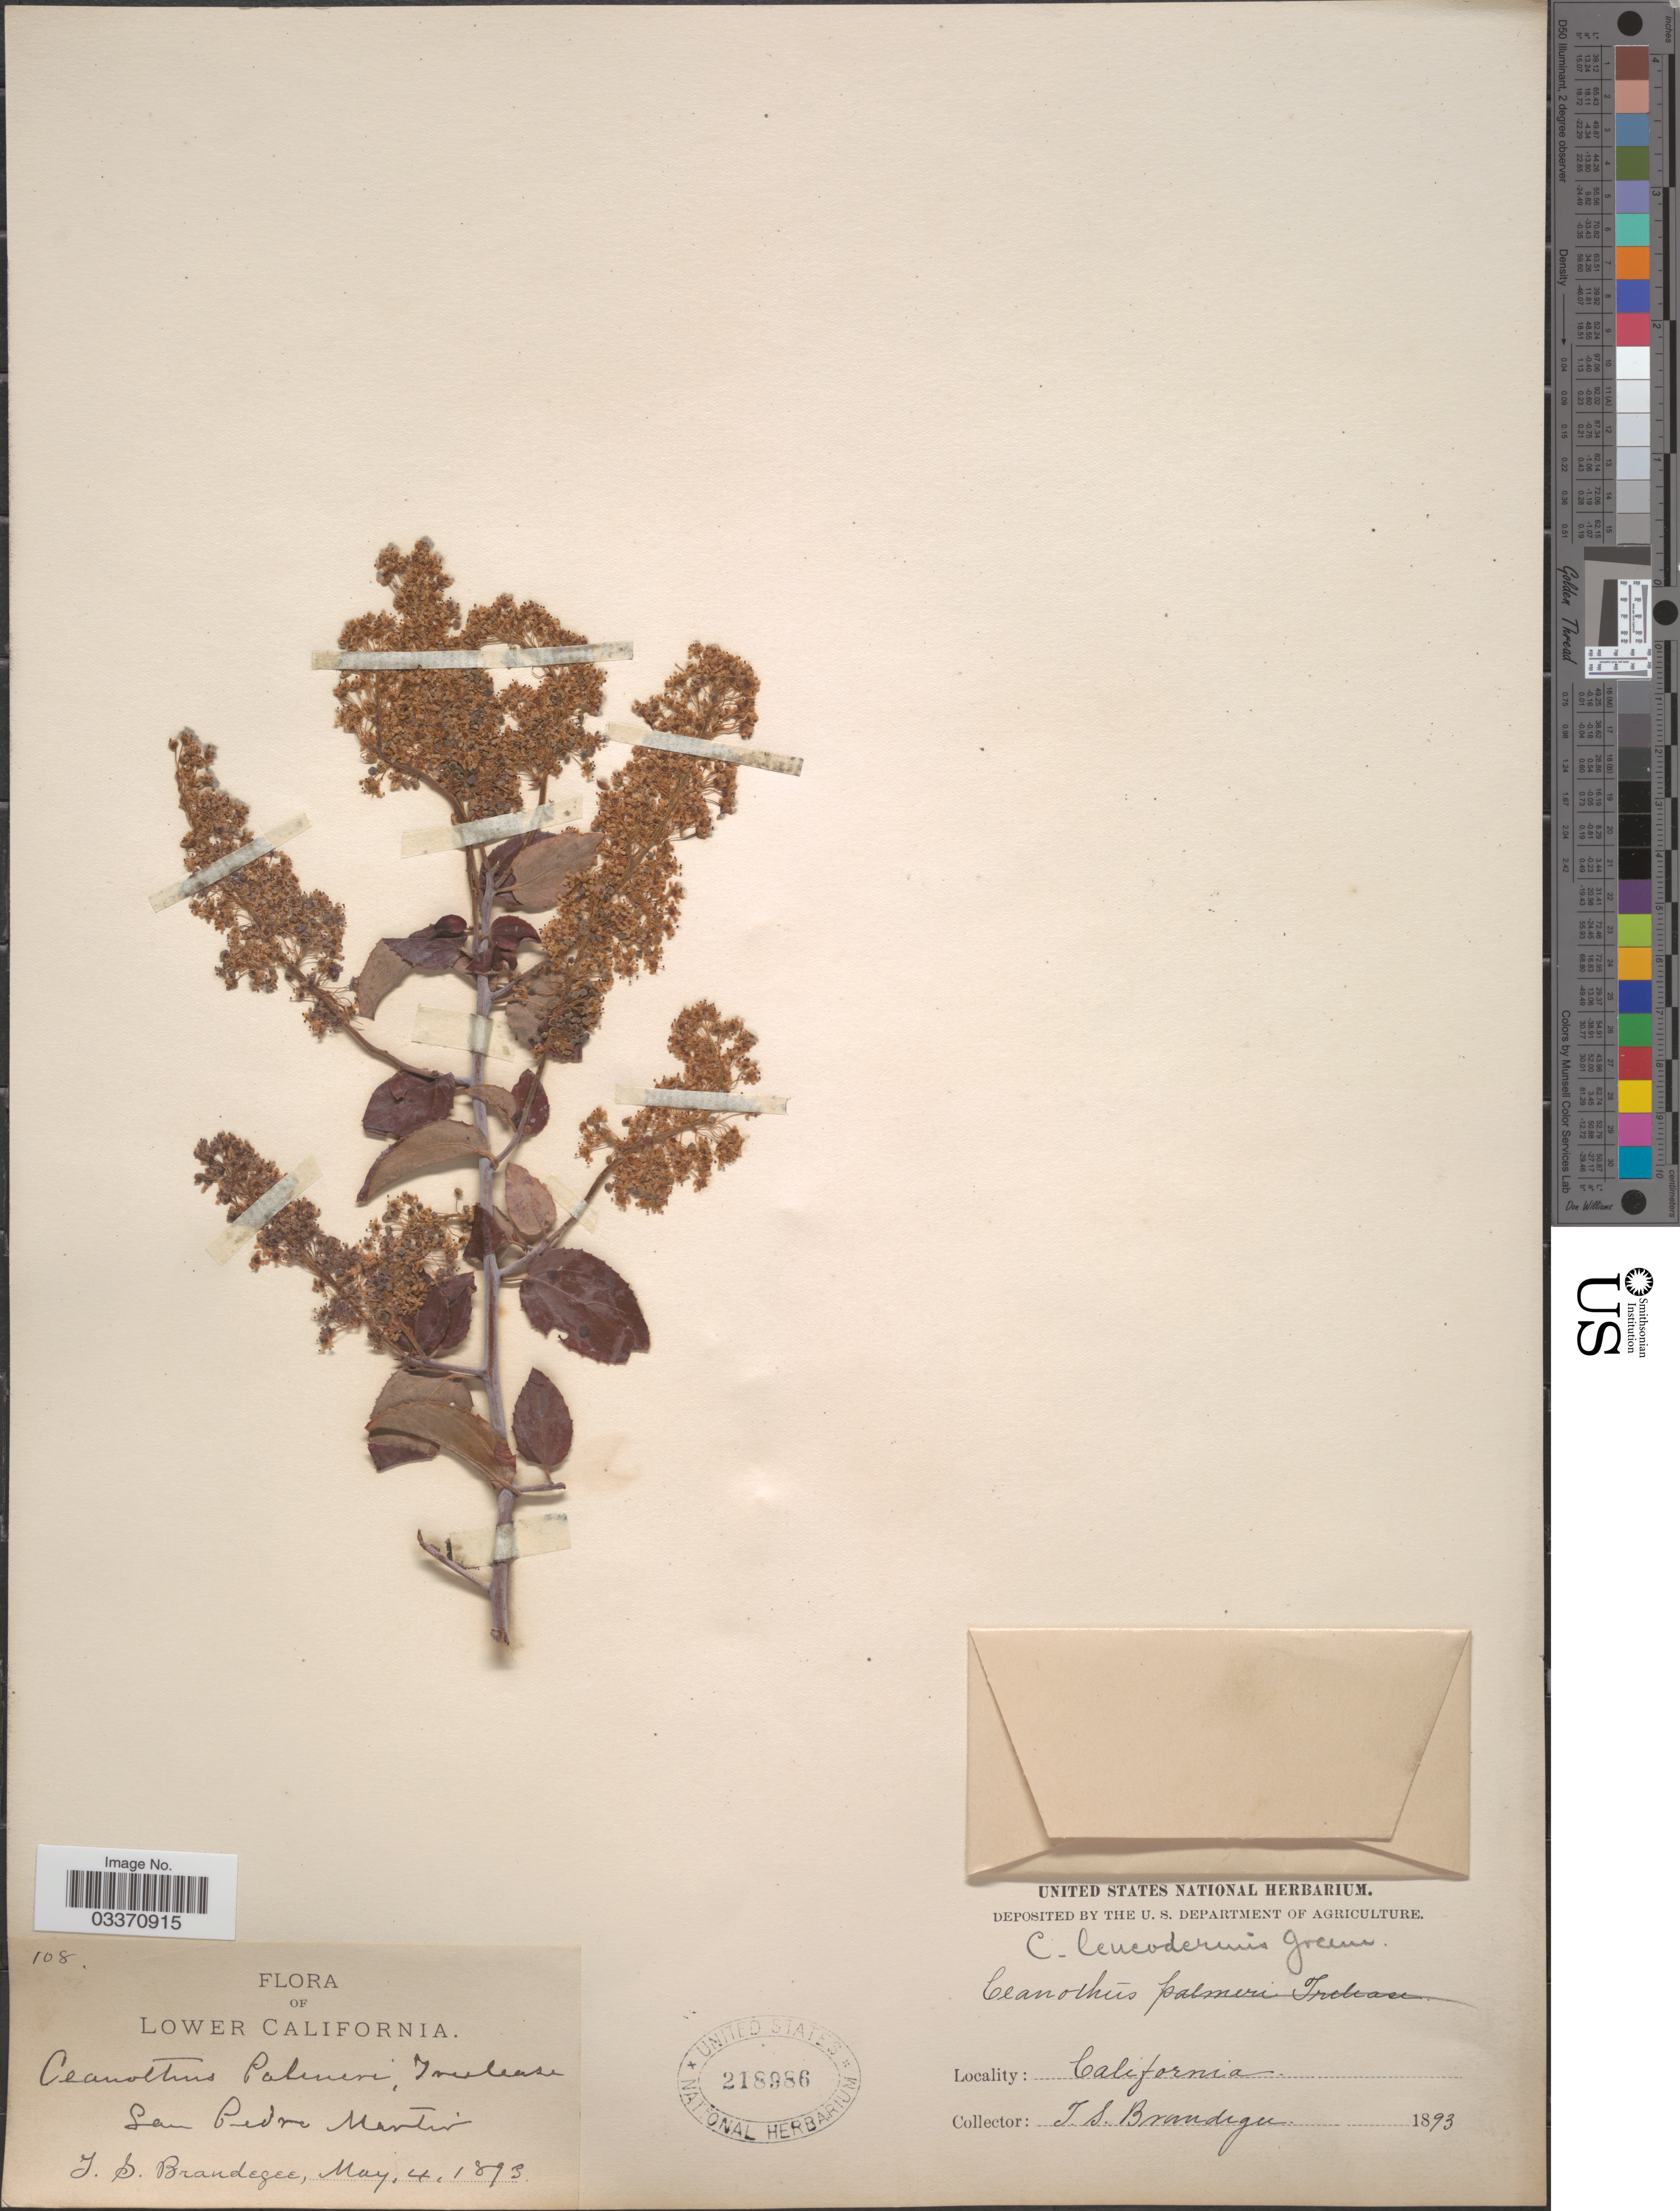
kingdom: Plantae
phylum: Tracheophyta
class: Magnoliopsida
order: Rosales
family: Rhamnaceae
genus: Ceanothus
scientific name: Ceanothus divaricatus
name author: Nutt. ex Torr. & S.F. Gray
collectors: T. S. Brandegee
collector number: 108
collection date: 1893-05-04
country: Mexico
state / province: Baja California Norte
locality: Lower California. San Pedro Martir.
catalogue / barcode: US 218986